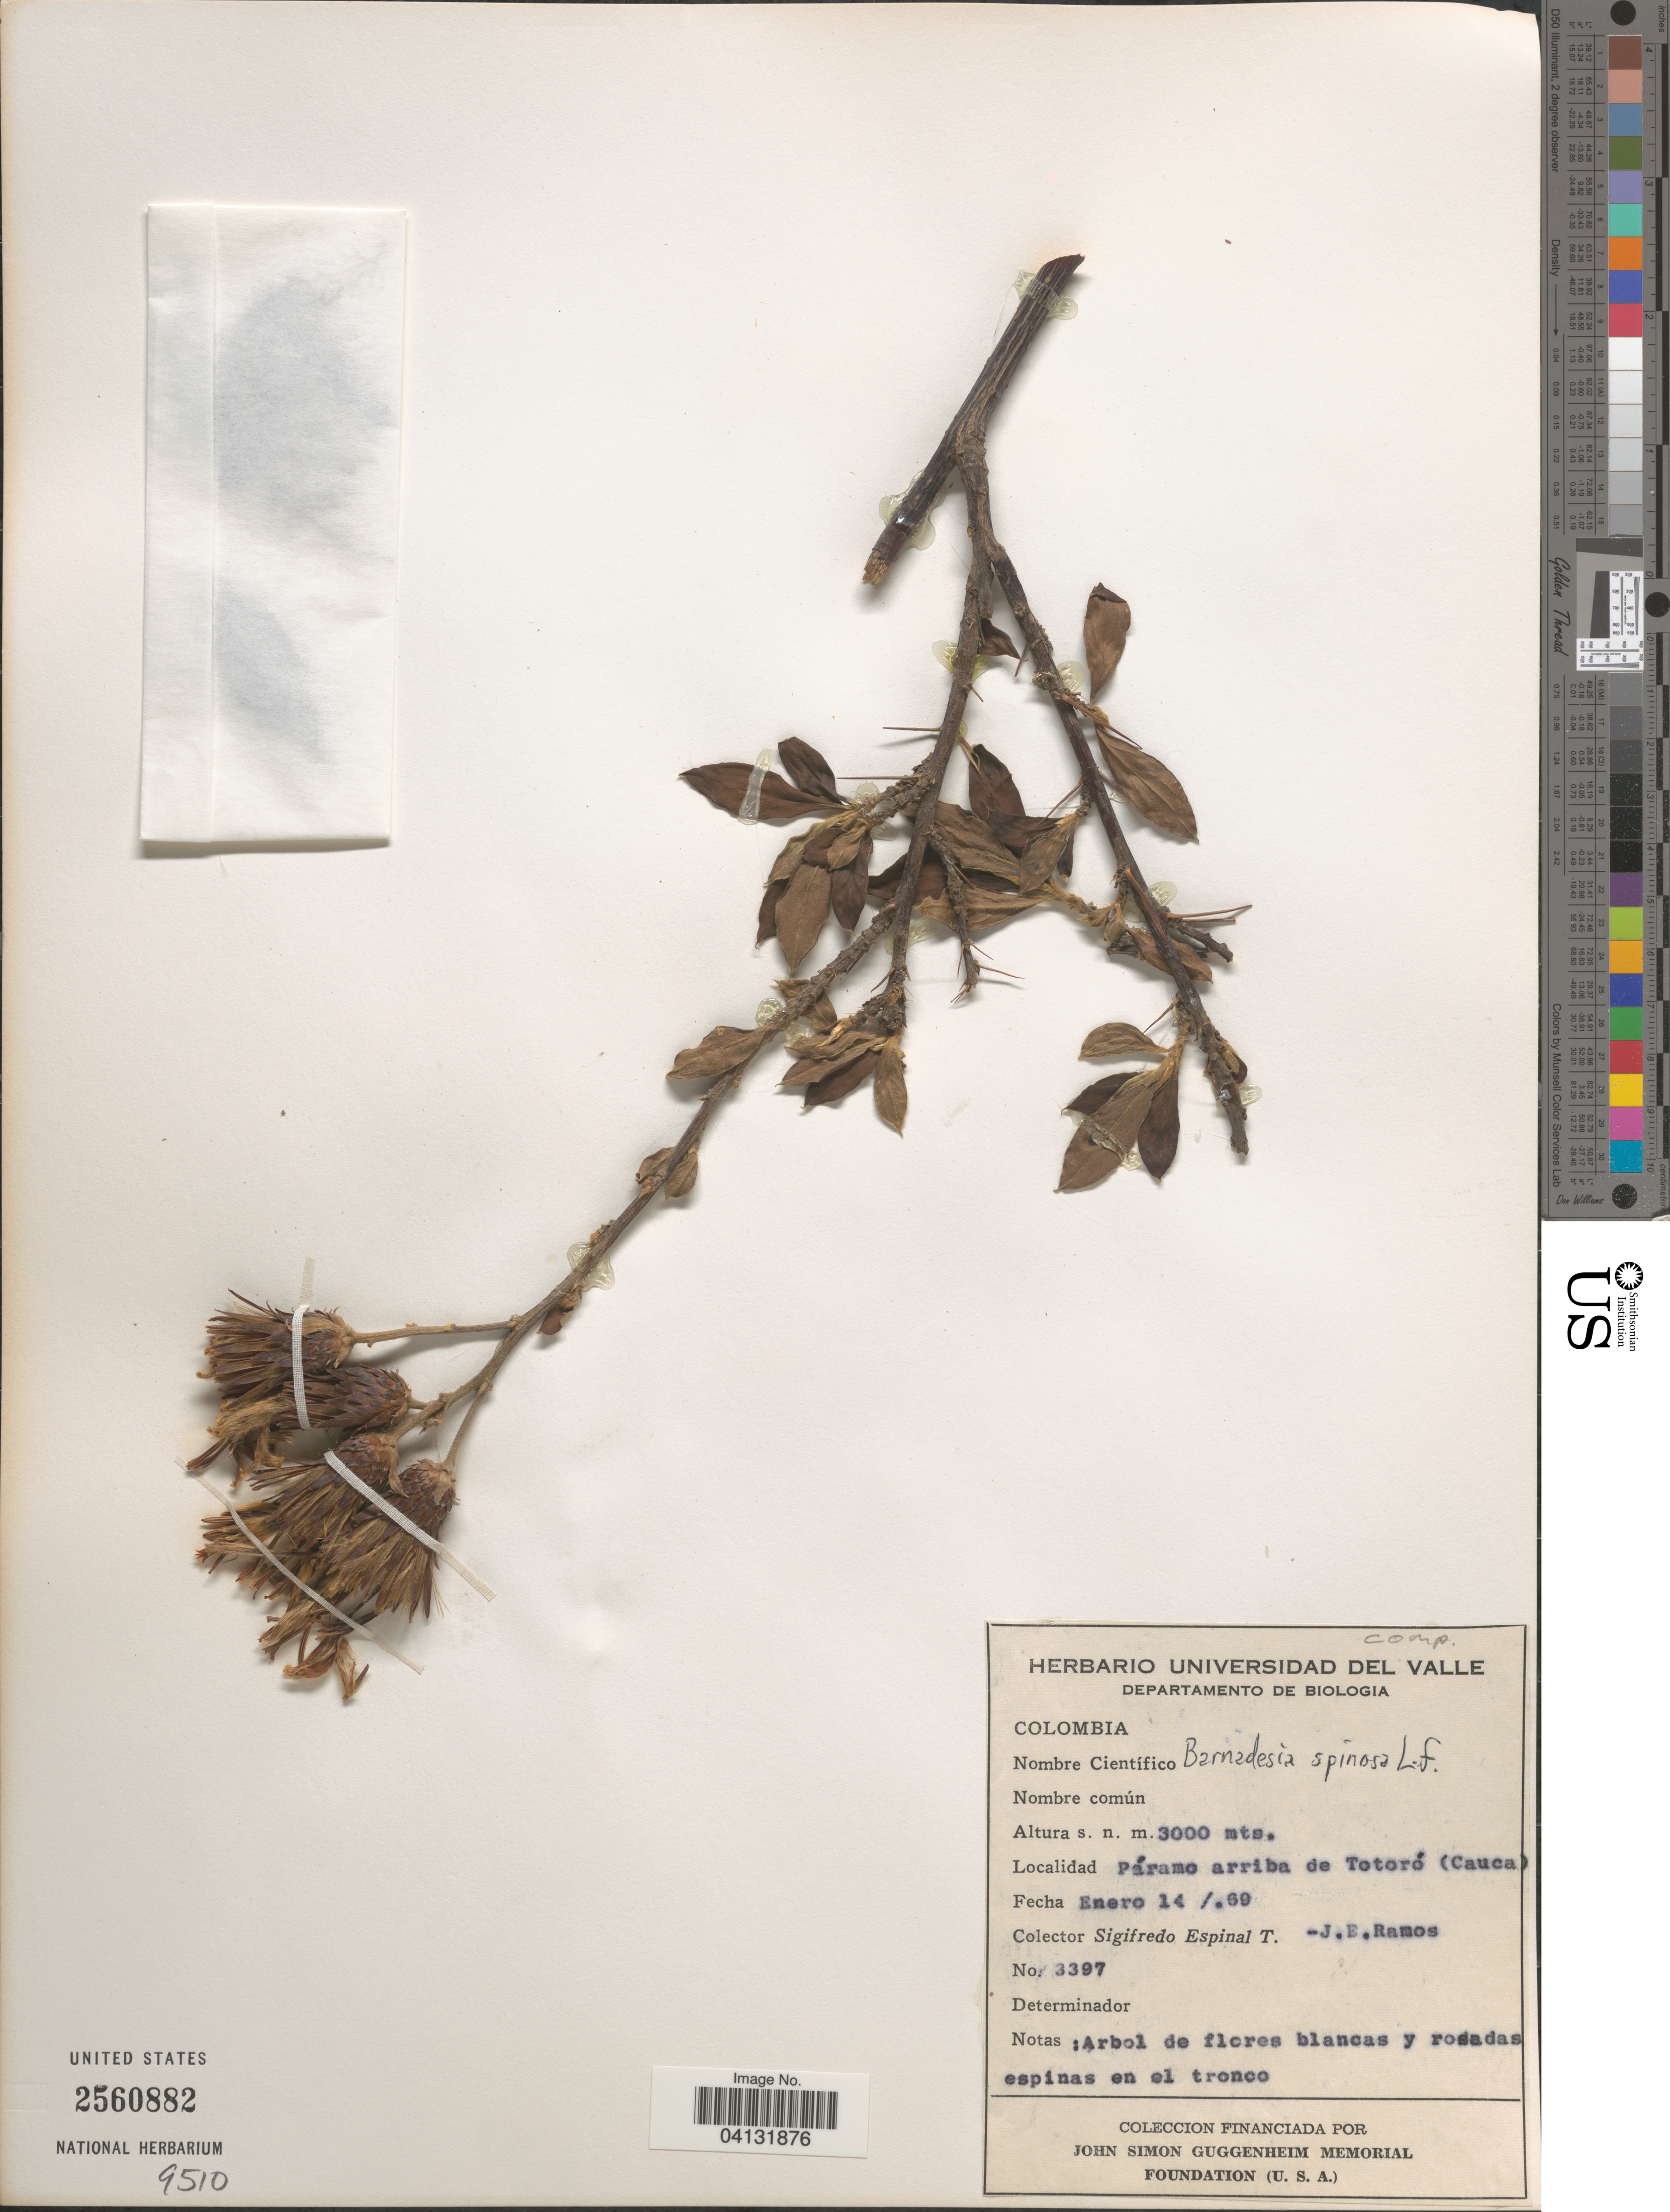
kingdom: Plantae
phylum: Tracheophyta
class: Magnoliopsida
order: Asterales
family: Asteraceae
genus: Barnadesia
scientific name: Barnadesia spinosa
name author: L. f.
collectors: S. Espinal T. & J. E. Ramos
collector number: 3397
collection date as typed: Transcribed d/m/y: 14/1/69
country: Colombia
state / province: Cauca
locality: Páramo arriba de Totoró.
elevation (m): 3000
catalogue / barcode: US 2560882